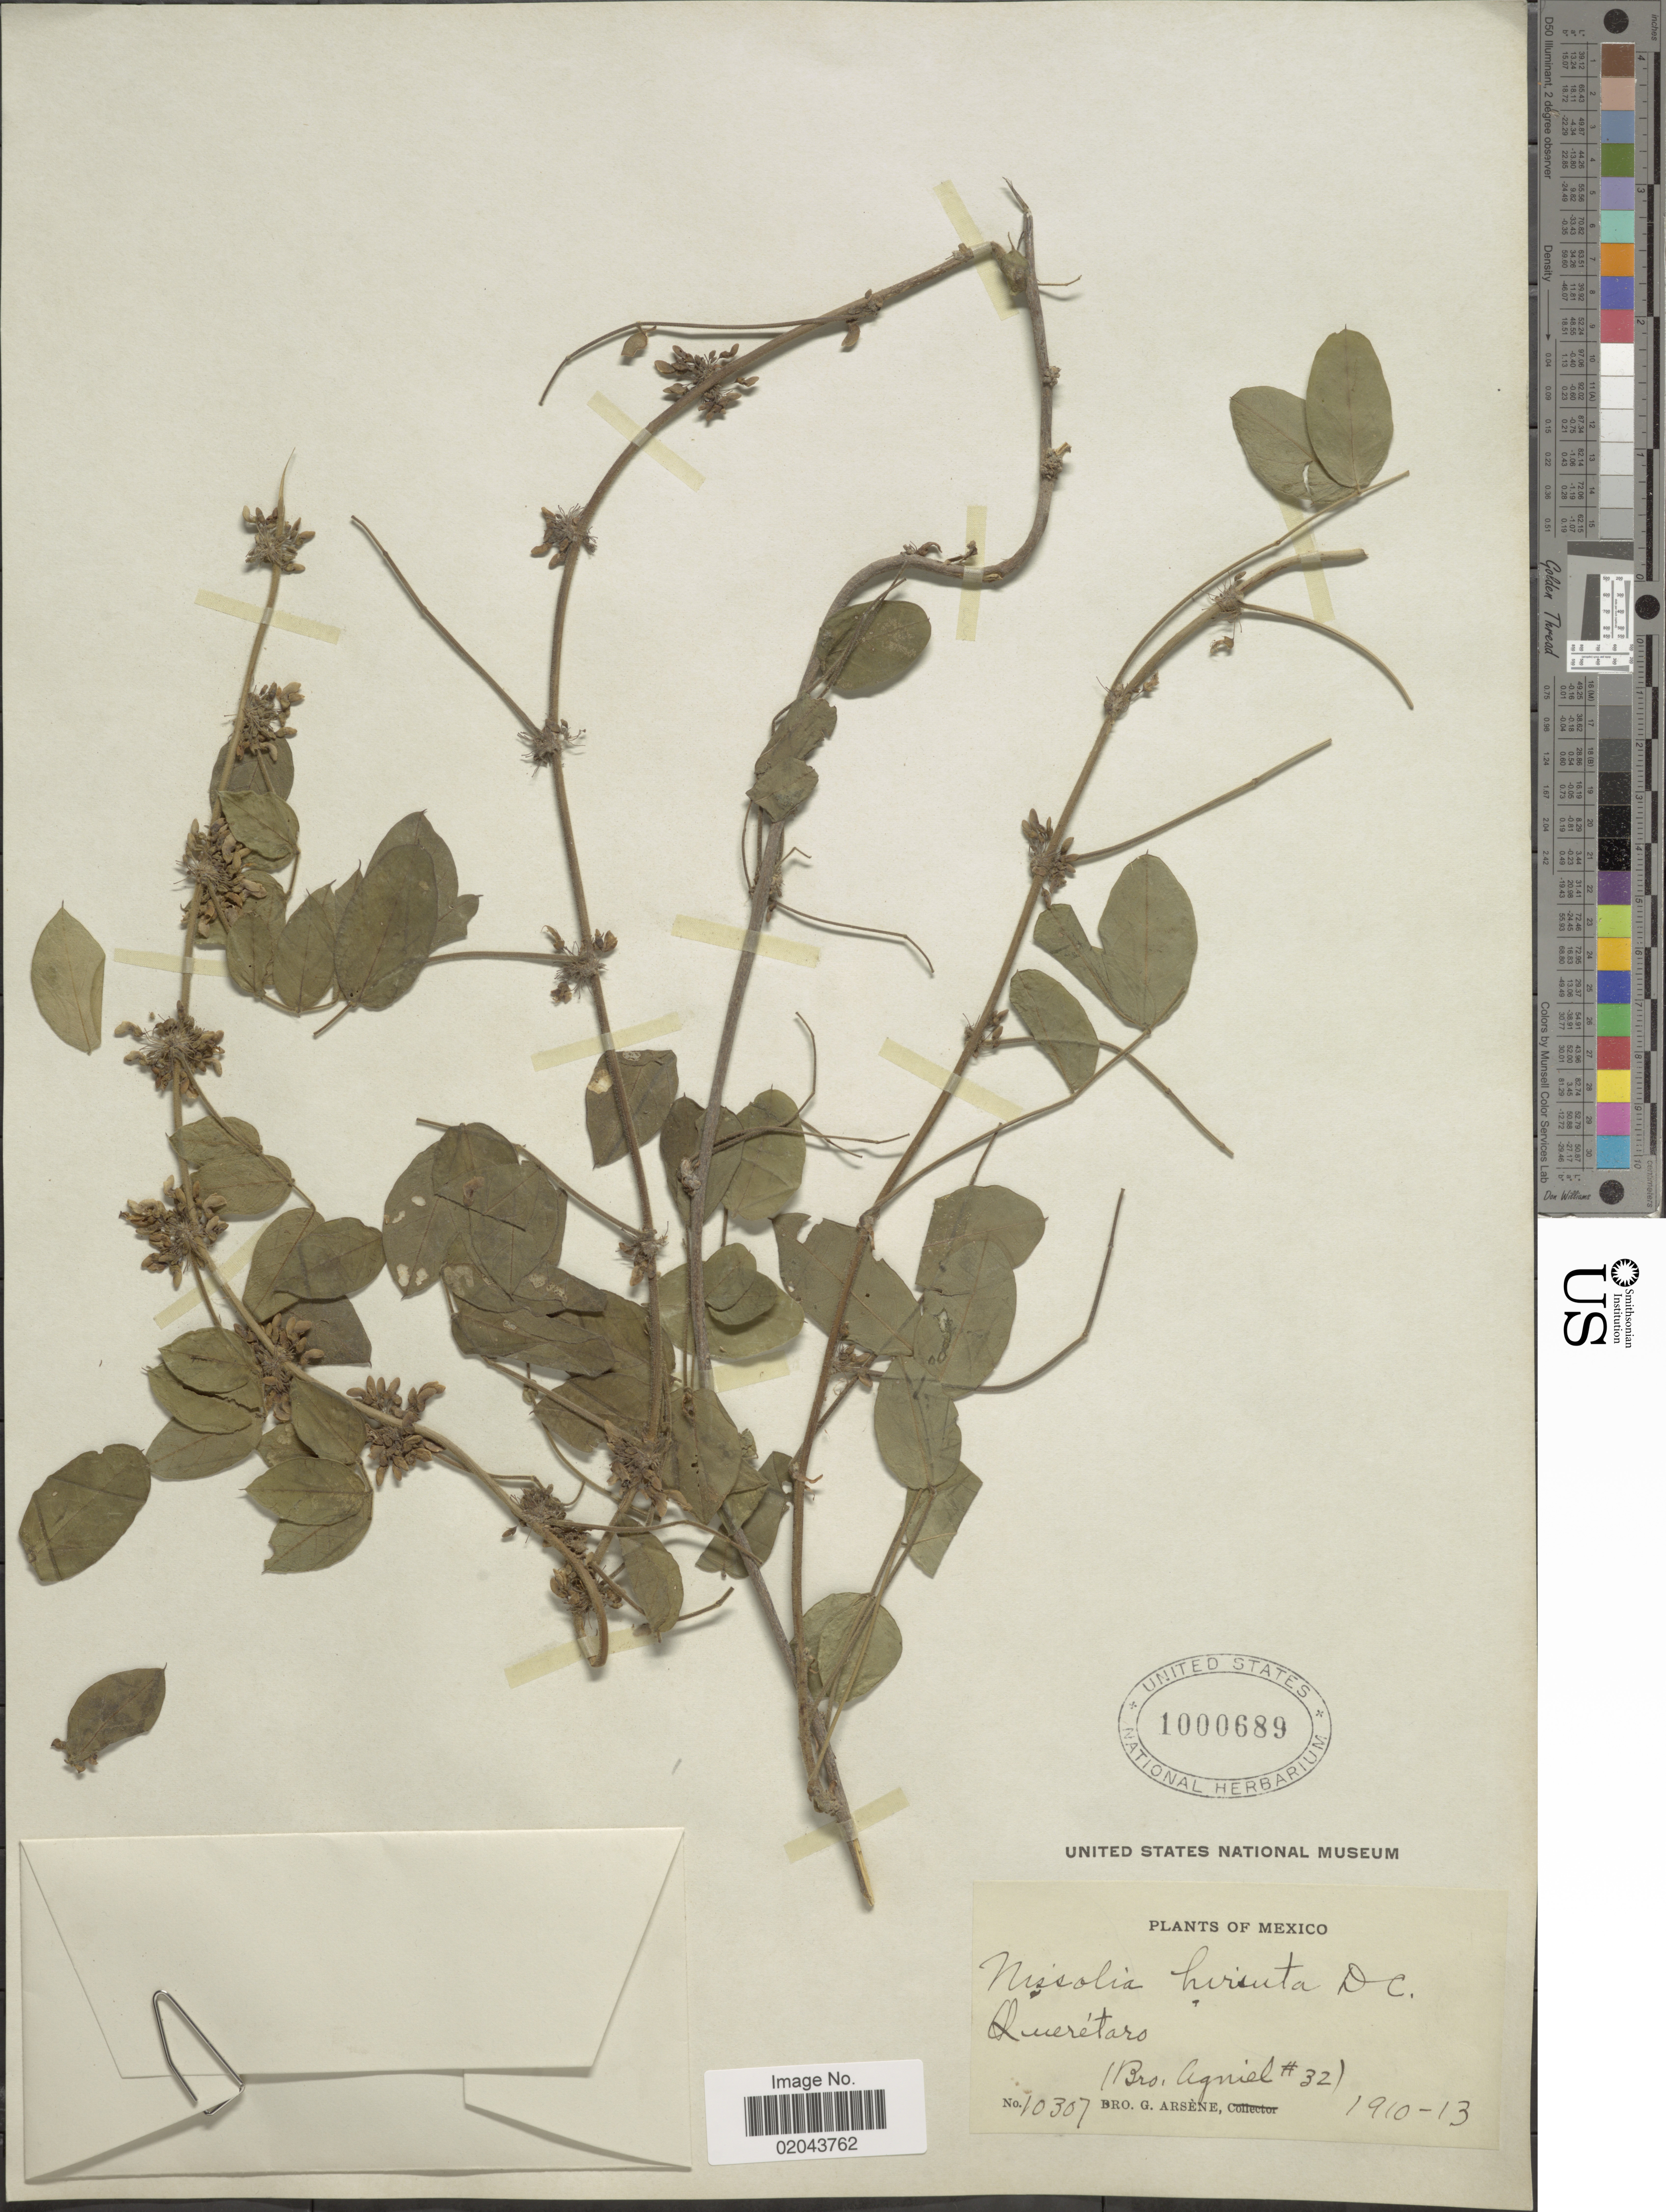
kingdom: Plantae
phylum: Tracheophyta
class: Magnoliopsida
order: Fabales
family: Fabaceae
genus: Nissolia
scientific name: Nissolia microptera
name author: Poir.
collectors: Bro. Agniel & Bro. G. Arsène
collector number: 32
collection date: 1910/1913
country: Mexico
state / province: Querétaro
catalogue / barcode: US 1000689